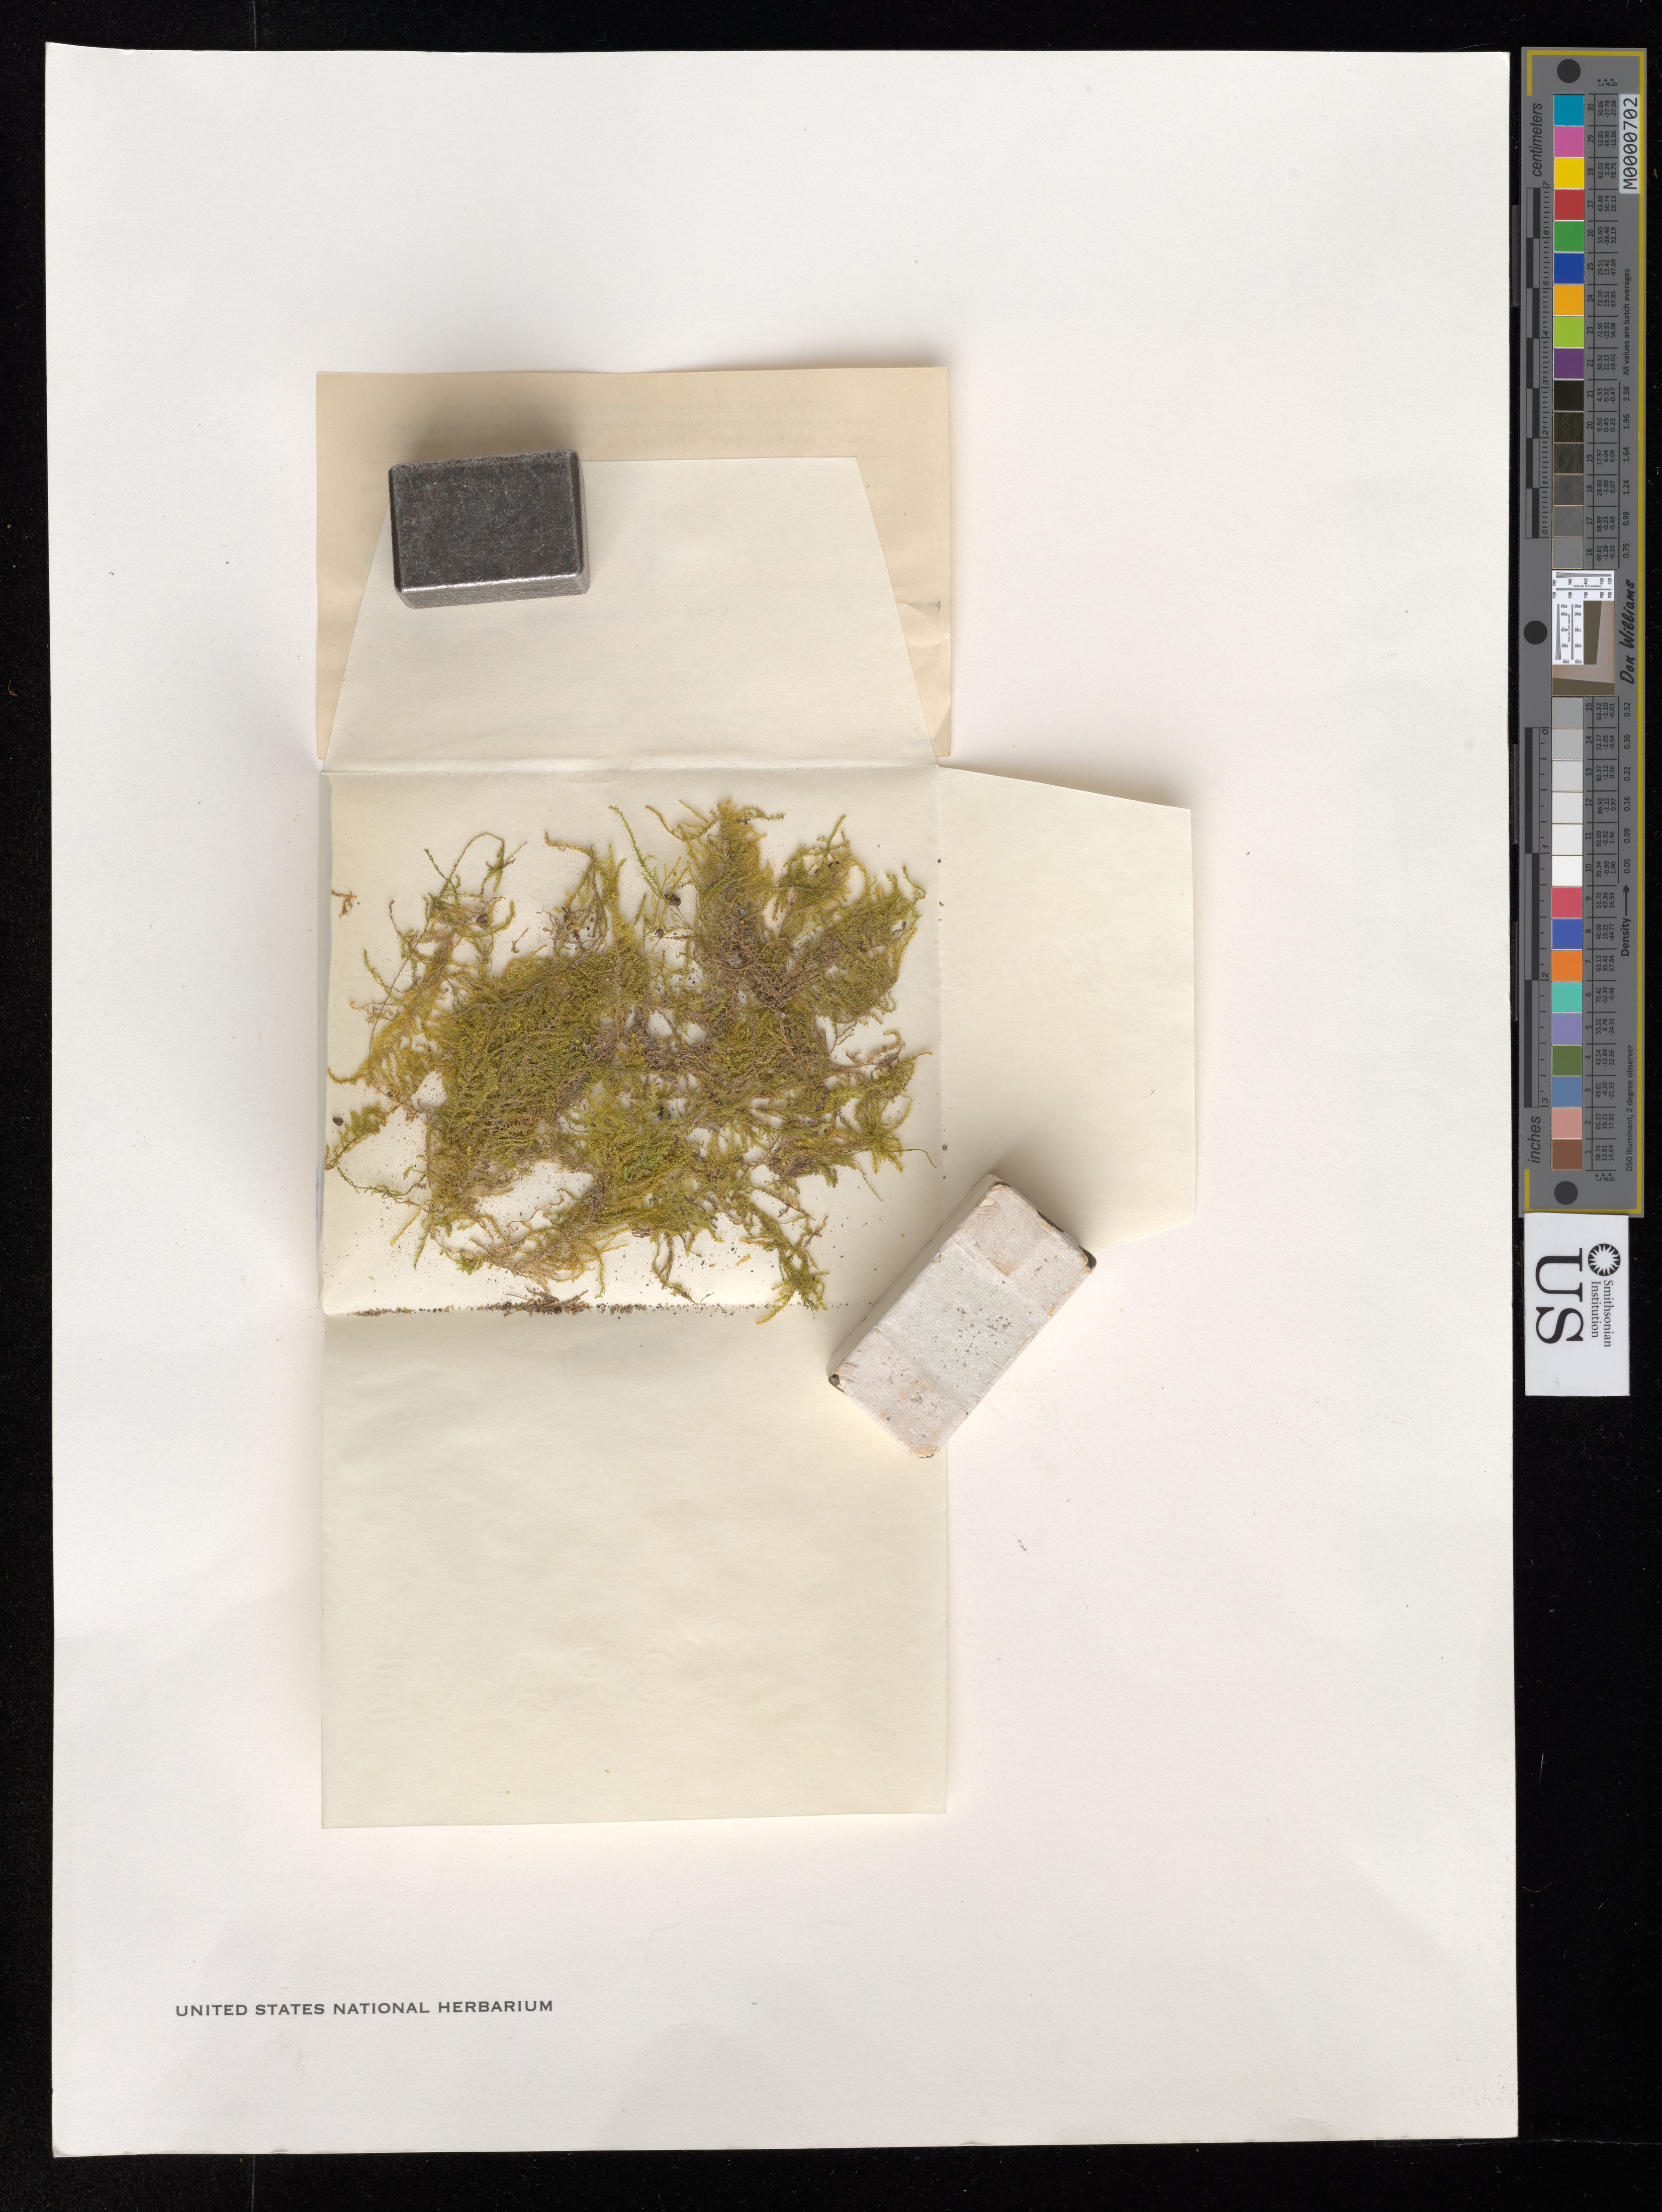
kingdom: Plantae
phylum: Bryophyta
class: Bryopsida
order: Hypnales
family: Hypnaceae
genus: Vesicularia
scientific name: Vesicularia vesicularis var. rutilans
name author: (Brid.) W.R. Buck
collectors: E. P. Killip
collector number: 11498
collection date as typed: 21 Sep 1922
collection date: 1922-09-21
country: Colombia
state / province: Valle del Cauca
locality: Cisneros [city]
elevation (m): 300